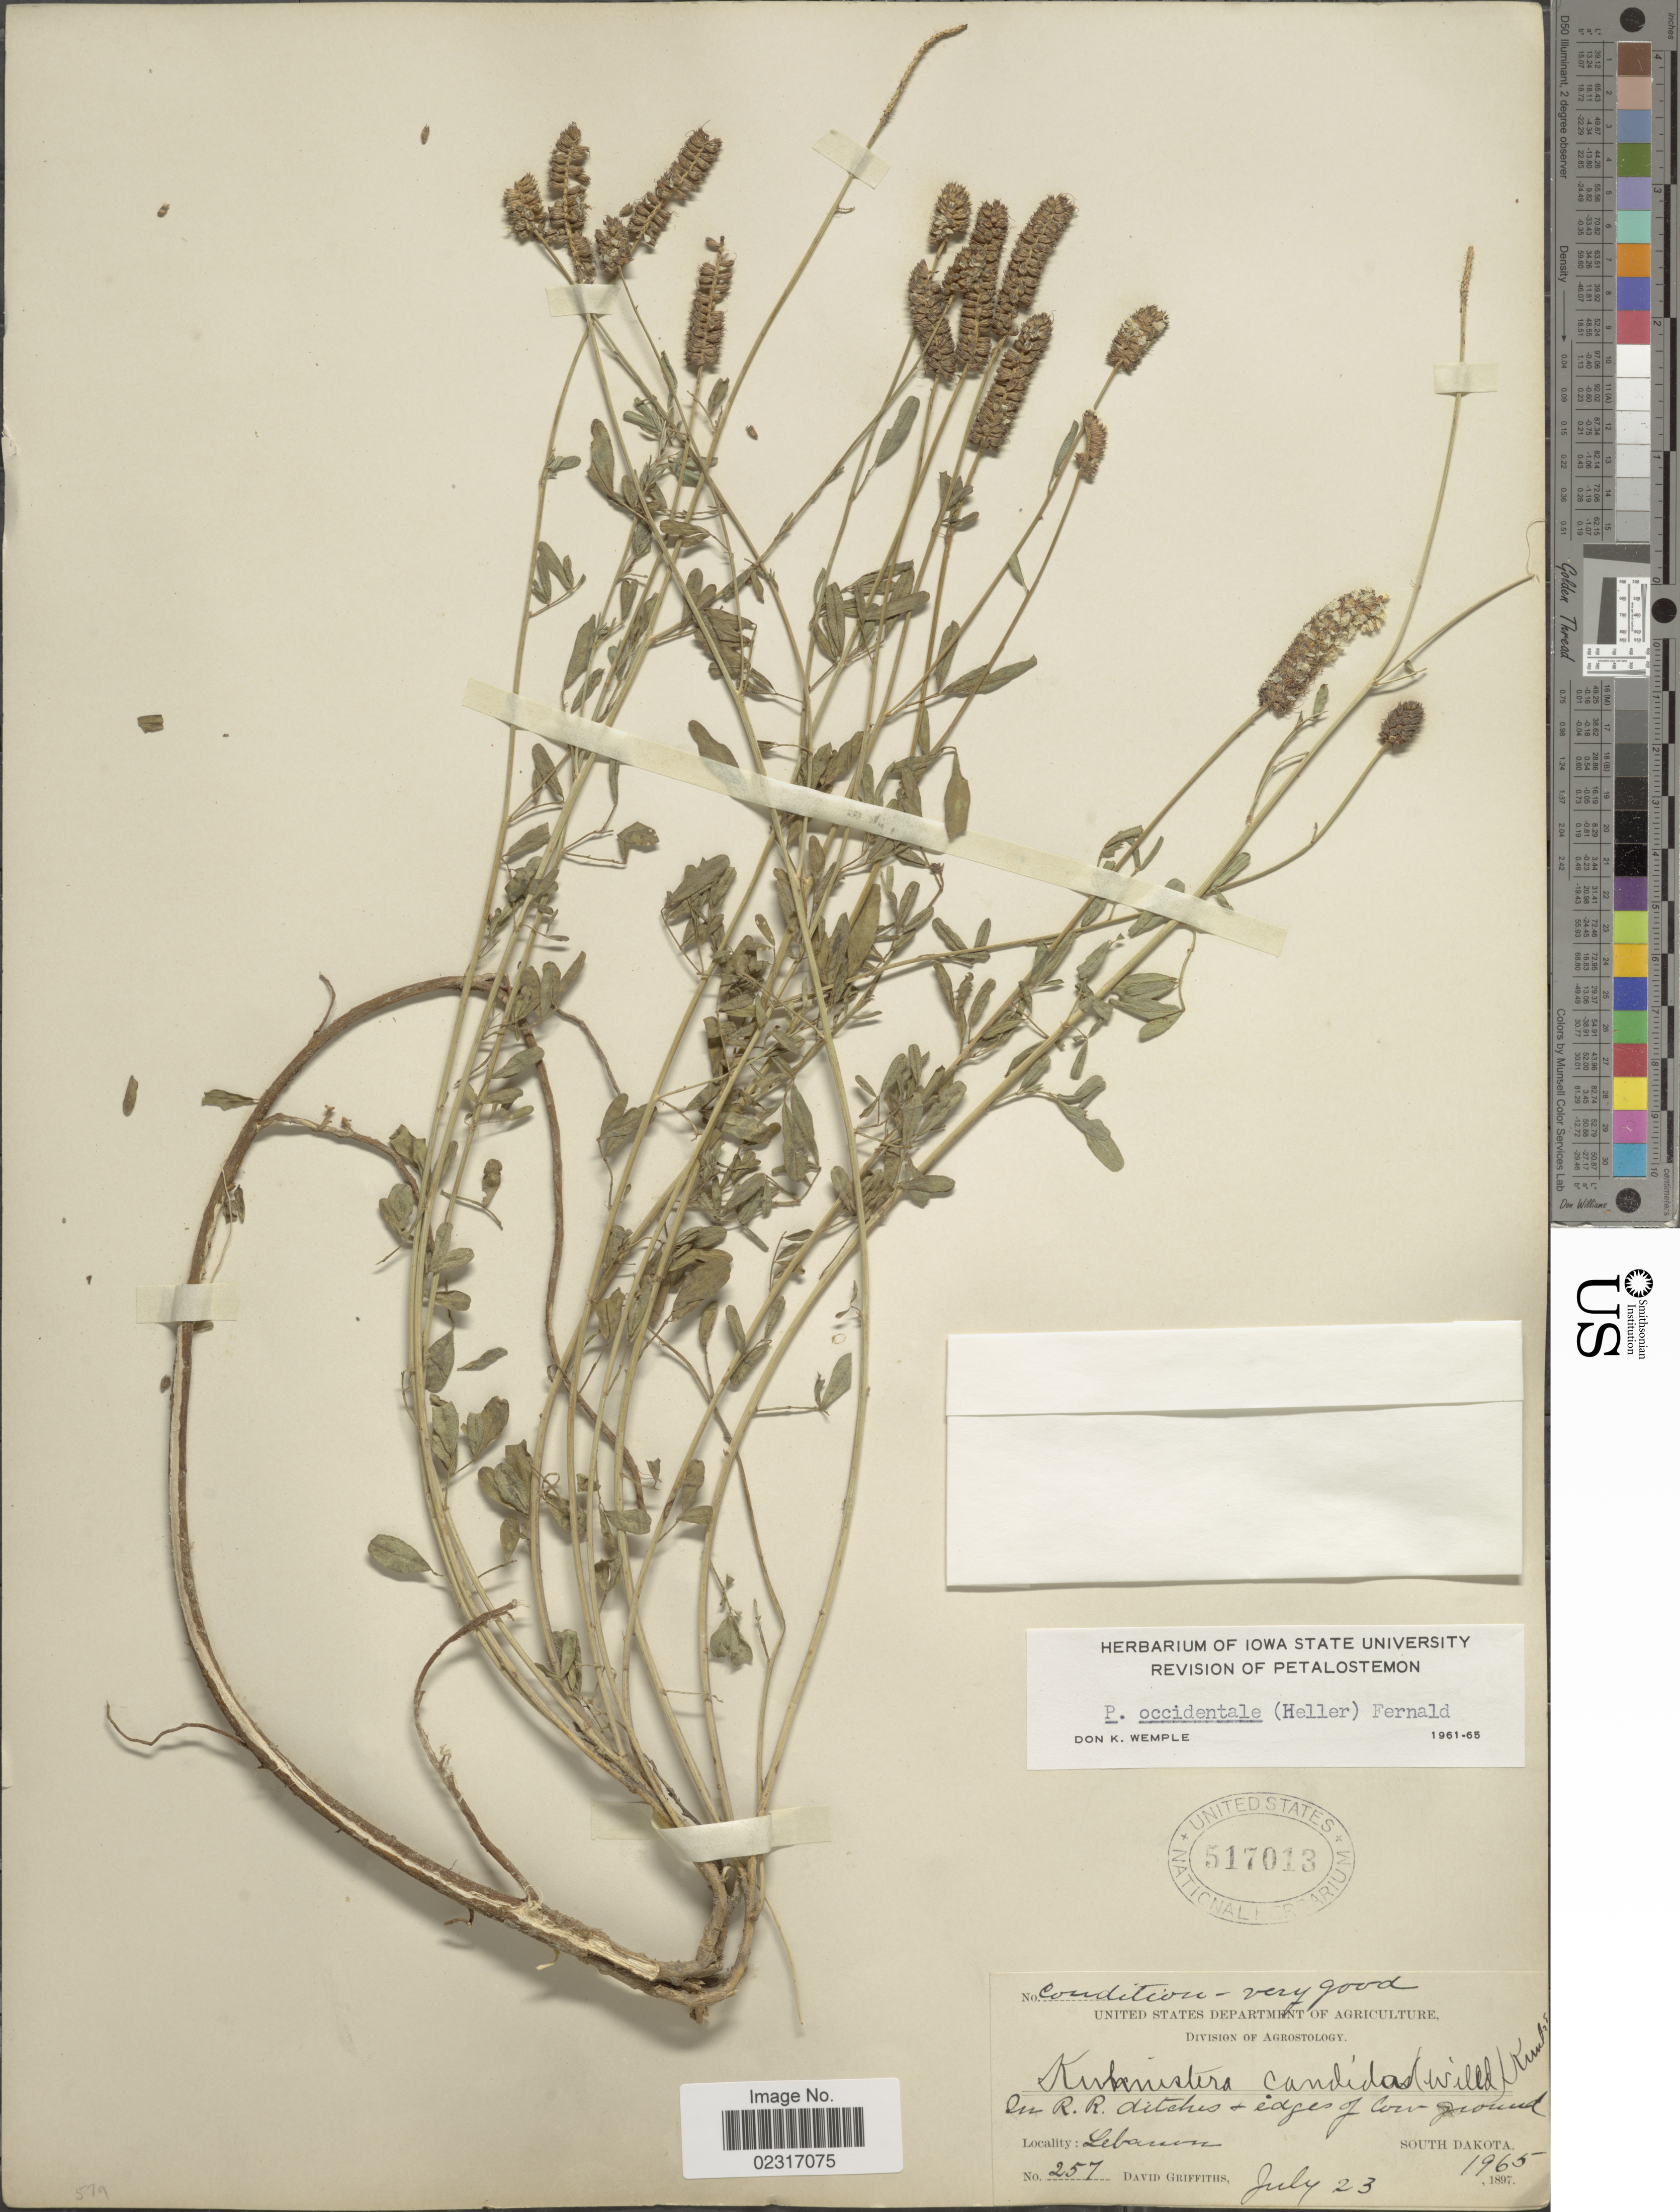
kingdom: Plantae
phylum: Tracheophyta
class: Magnoliopsida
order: Fabales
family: Fabaceae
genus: Dalea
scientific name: Dalea candida var. oligophylla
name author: (Torr) Shinners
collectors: D. Griffiths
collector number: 257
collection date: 1965-07-23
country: United States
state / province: South Dakota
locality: In R.R. ditches + edges of Cow ground. Lebanon.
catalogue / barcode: US 517013